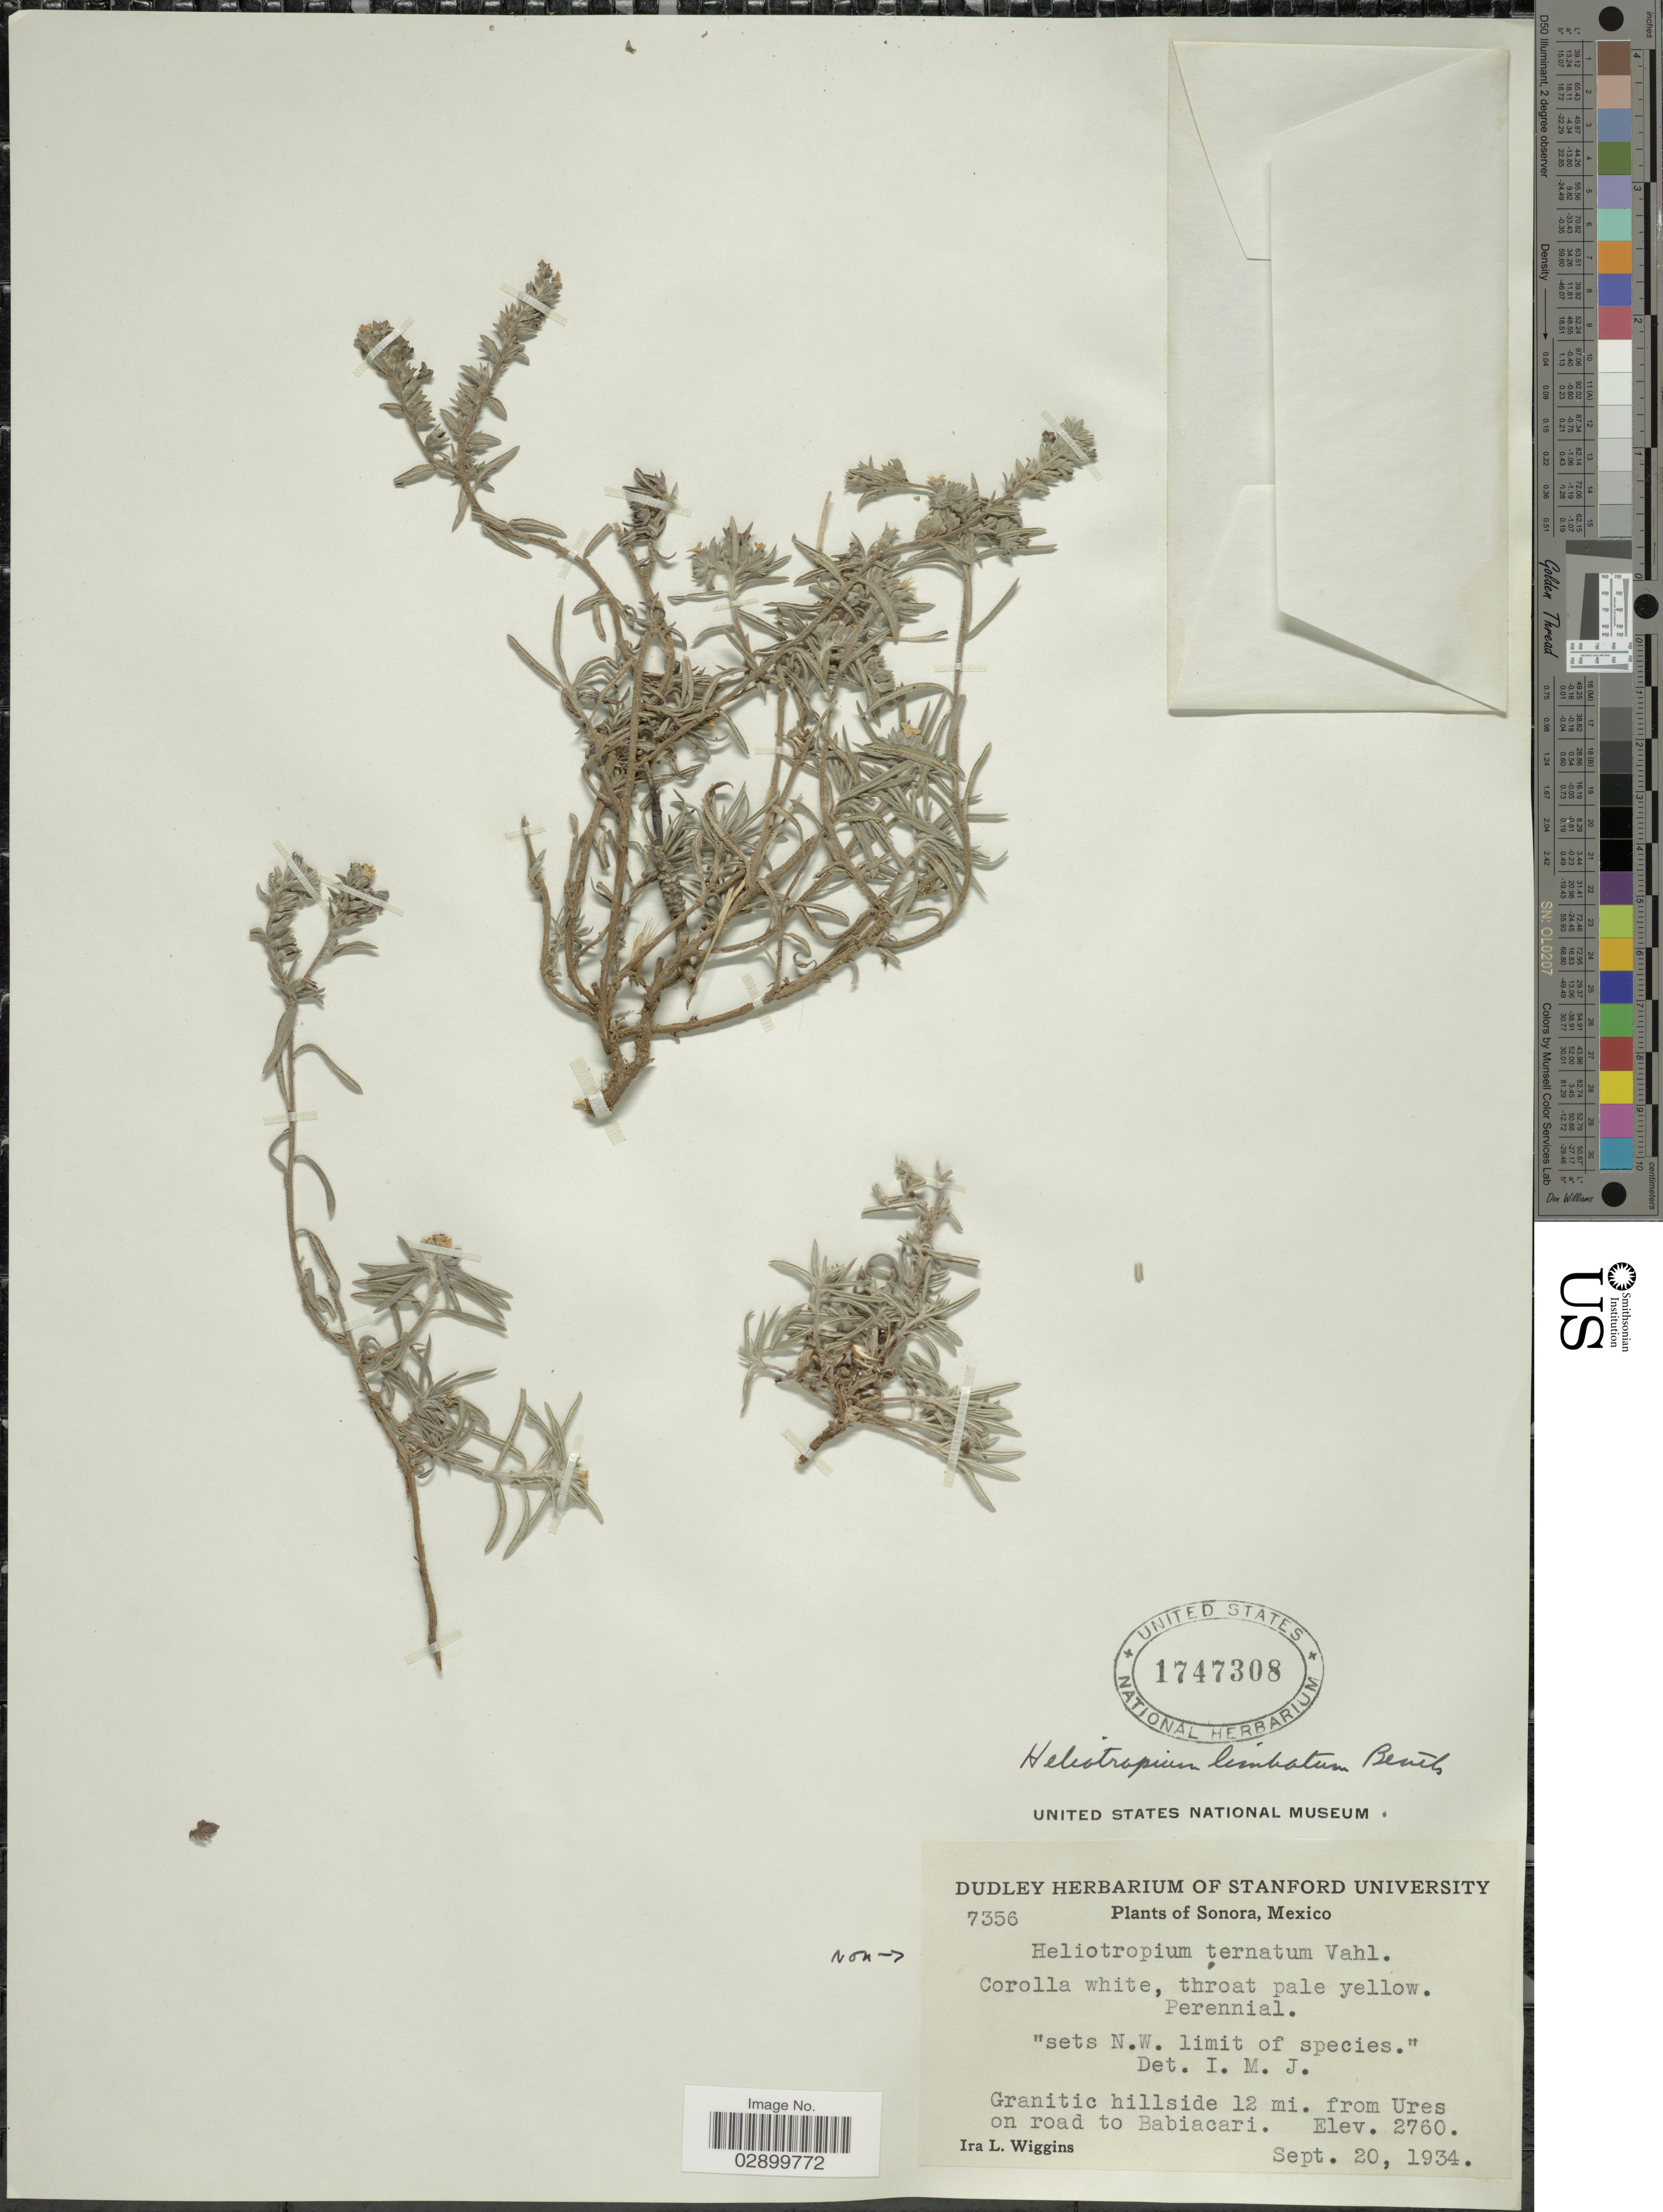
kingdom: Plantae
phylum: Tracheophyta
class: Magnoliopsida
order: Boraginales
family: Heliotropiaceae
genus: Heliotropium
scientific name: Heliotropium limbatum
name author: Benth.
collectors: I. L. Wiggins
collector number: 7356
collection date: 1934-09-20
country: Mexico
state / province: Sonora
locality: Granitic hillside 12 mi. from Ures on road to Babiacari.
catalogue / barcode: US 1747308